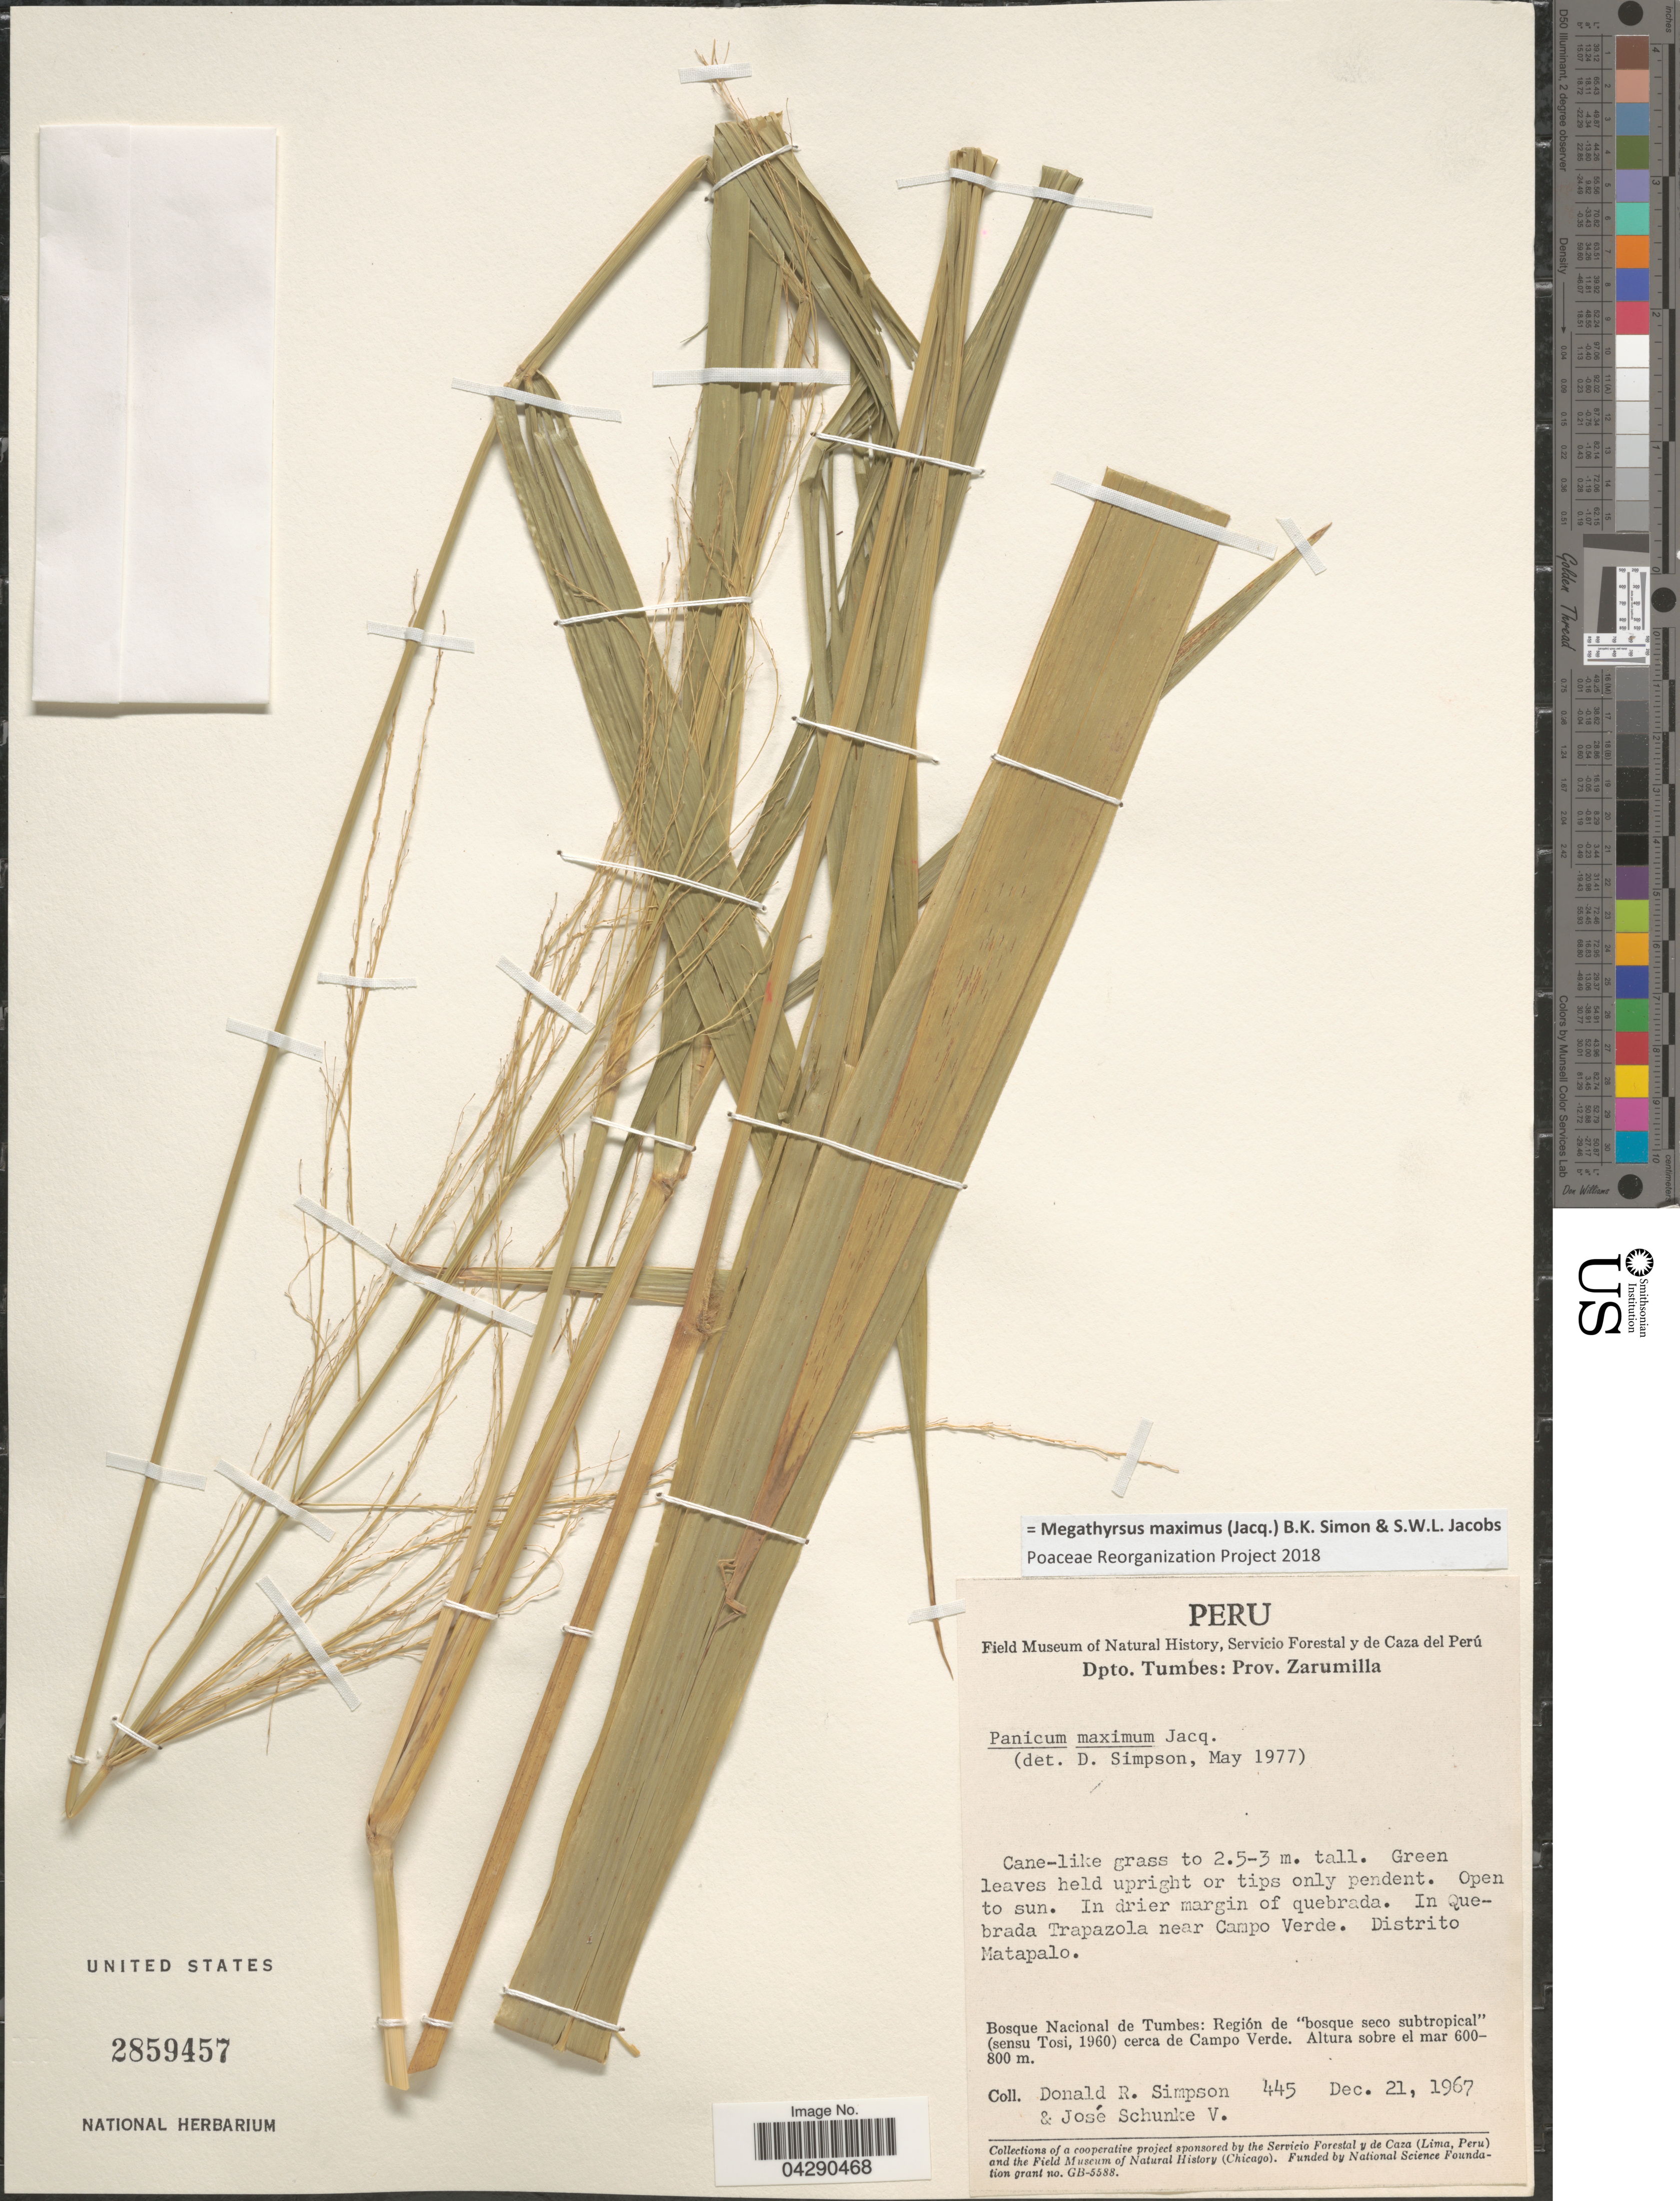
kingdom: Plantae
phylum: Tracheophyta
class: Liliopsida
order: Poales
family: Poaceae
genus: Megathyrsus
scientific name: Megathyrsus maximus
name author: (Jacq.) B.K. Simon & S.W.L. Jacobs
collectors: D. R. Simpson & J. Schunke Vigo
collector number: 445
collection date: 1967-12-21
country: Peru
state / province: Tumbes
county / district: Zarumilla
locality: Dpto. Tumbes: Prov. Zarumilla. In Quebrada Trapazola near Campo Verde. Distrito Matapalo. Bosque Nacional de Tumbes: Región de "bosque seco subtropical" (sensu Tosi, 1960) cerca de Campo Verde.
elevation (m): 600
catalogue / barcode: US 2859457